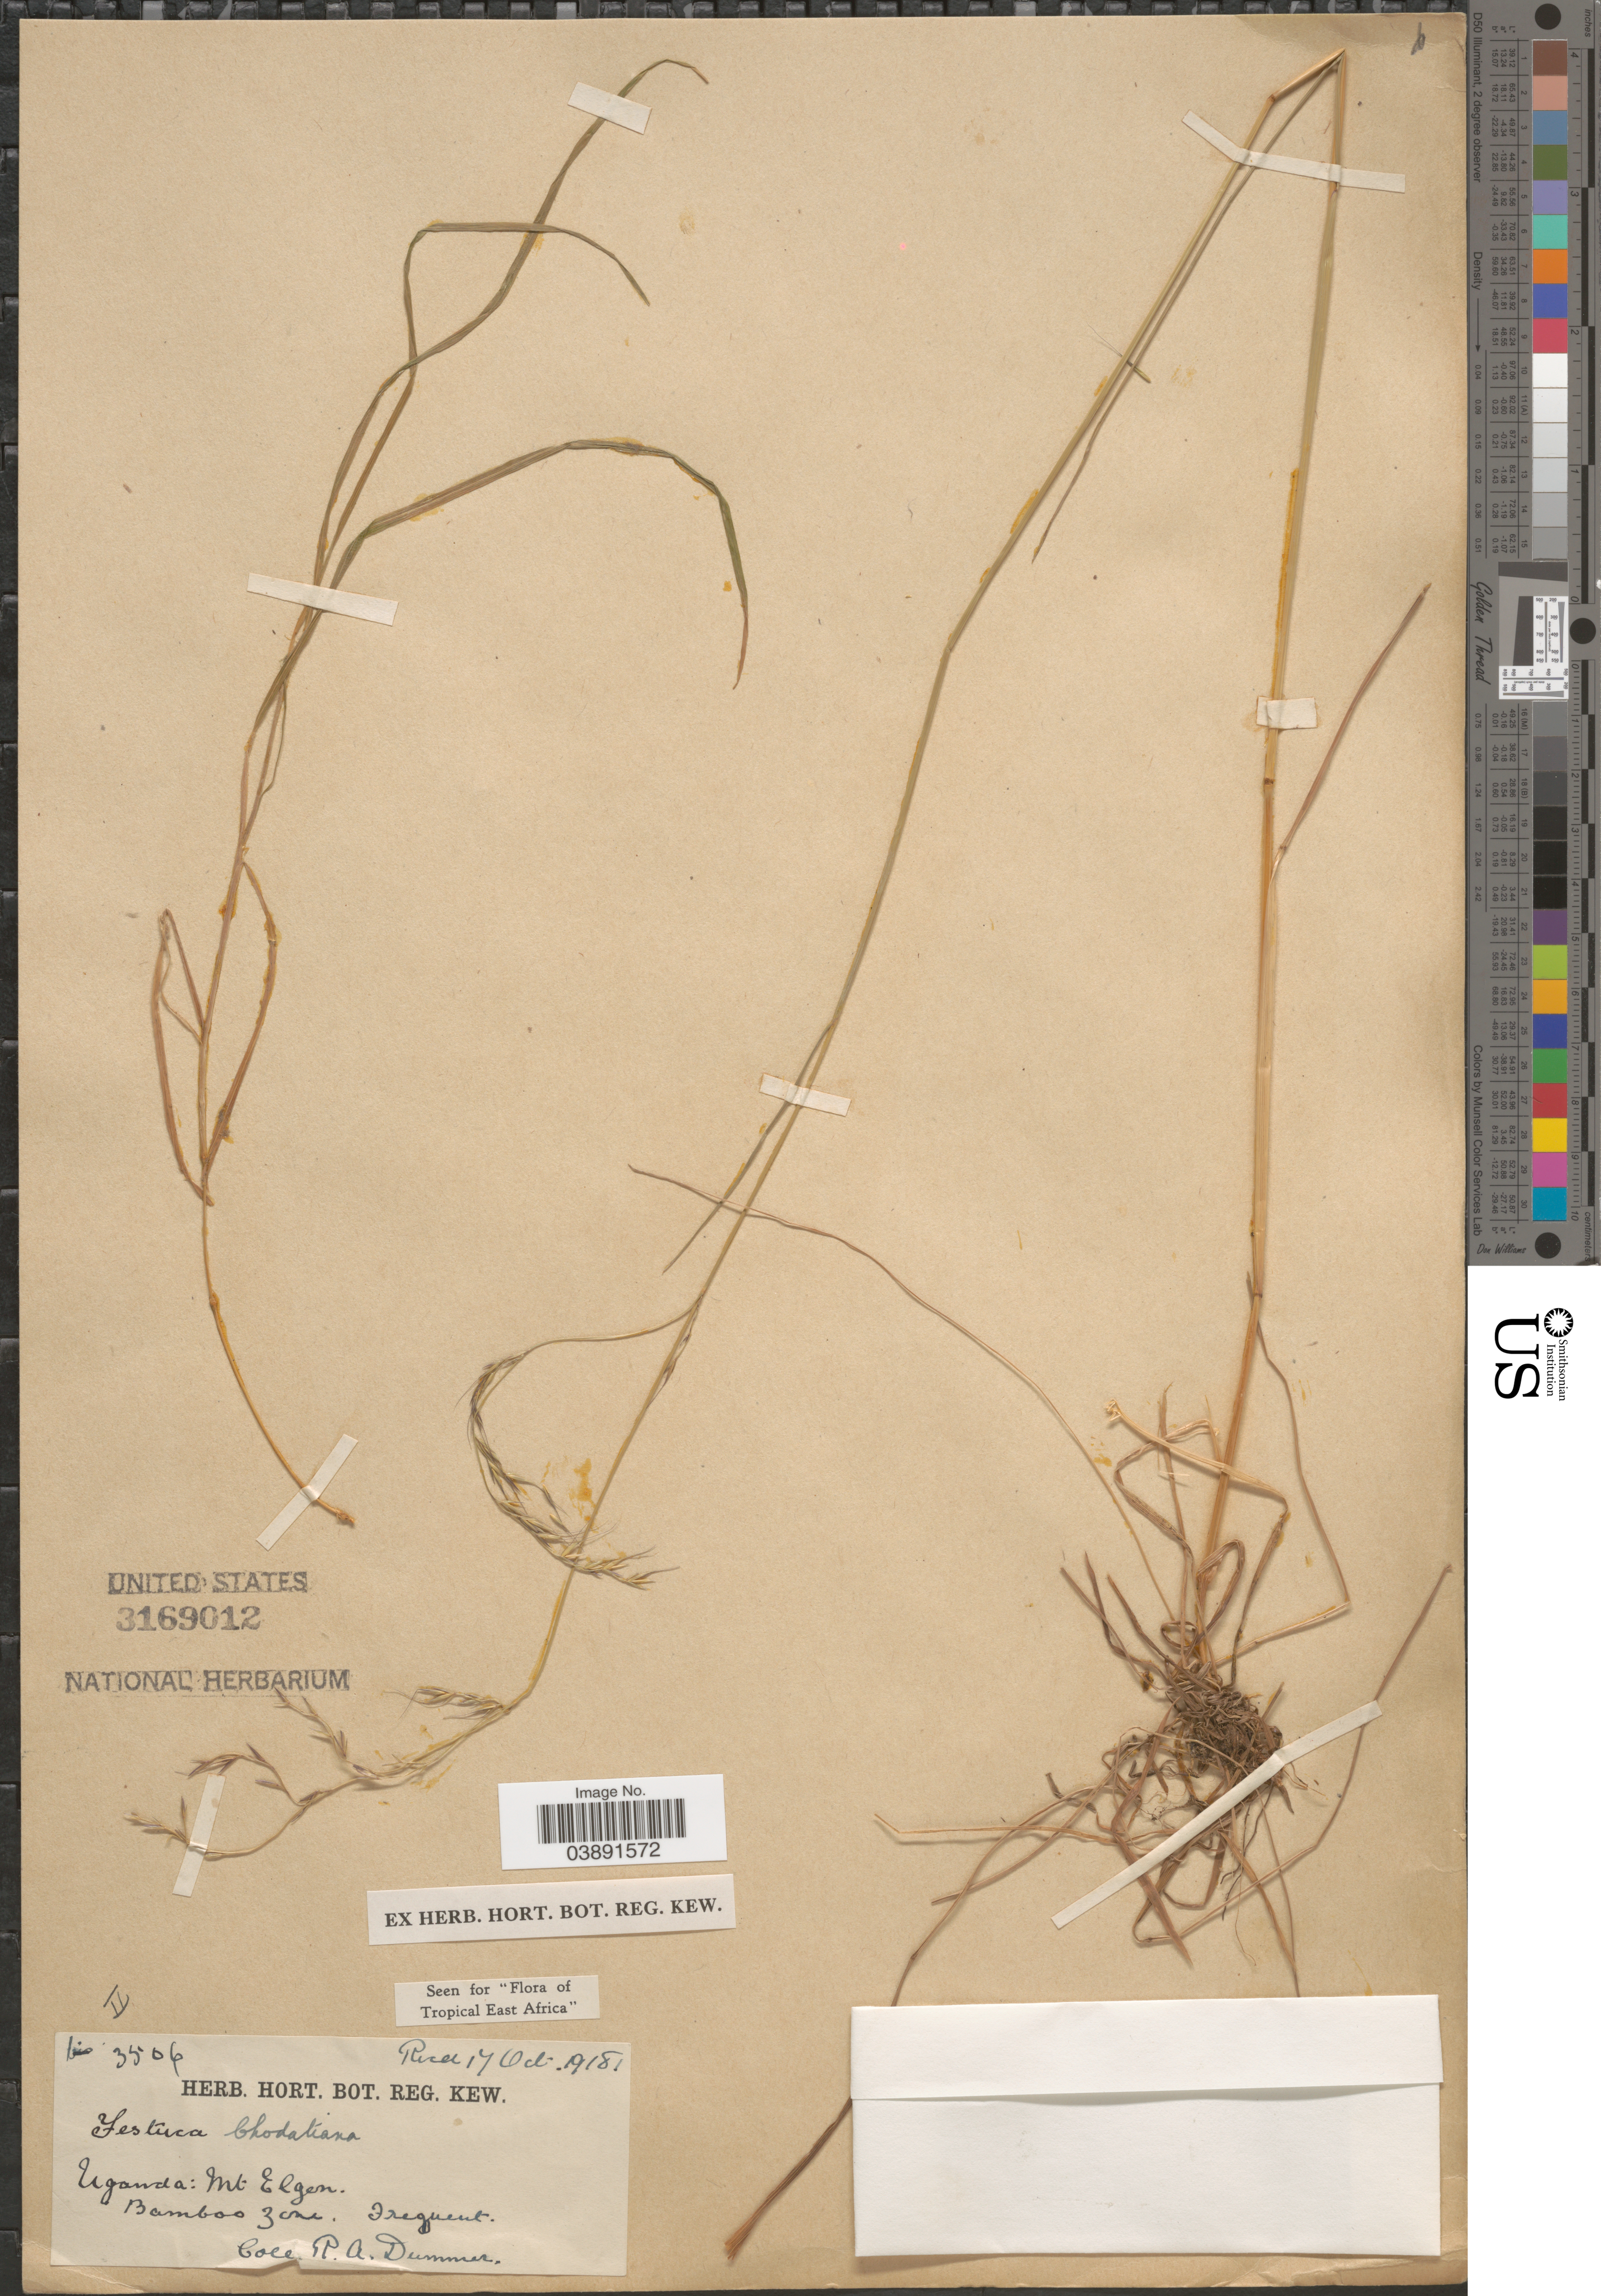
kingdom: Plantae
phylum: Tracheophyta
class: Liliopsida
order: Poales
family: Poaceae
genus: Festuca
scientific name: Festuca chodatiana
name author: (St.-Yves) E.B. Alexeev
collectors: R. Dümmer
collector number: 3506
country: Uganda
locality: Mt. Elgen. Bamboo Zone.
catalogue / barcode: US 3169012